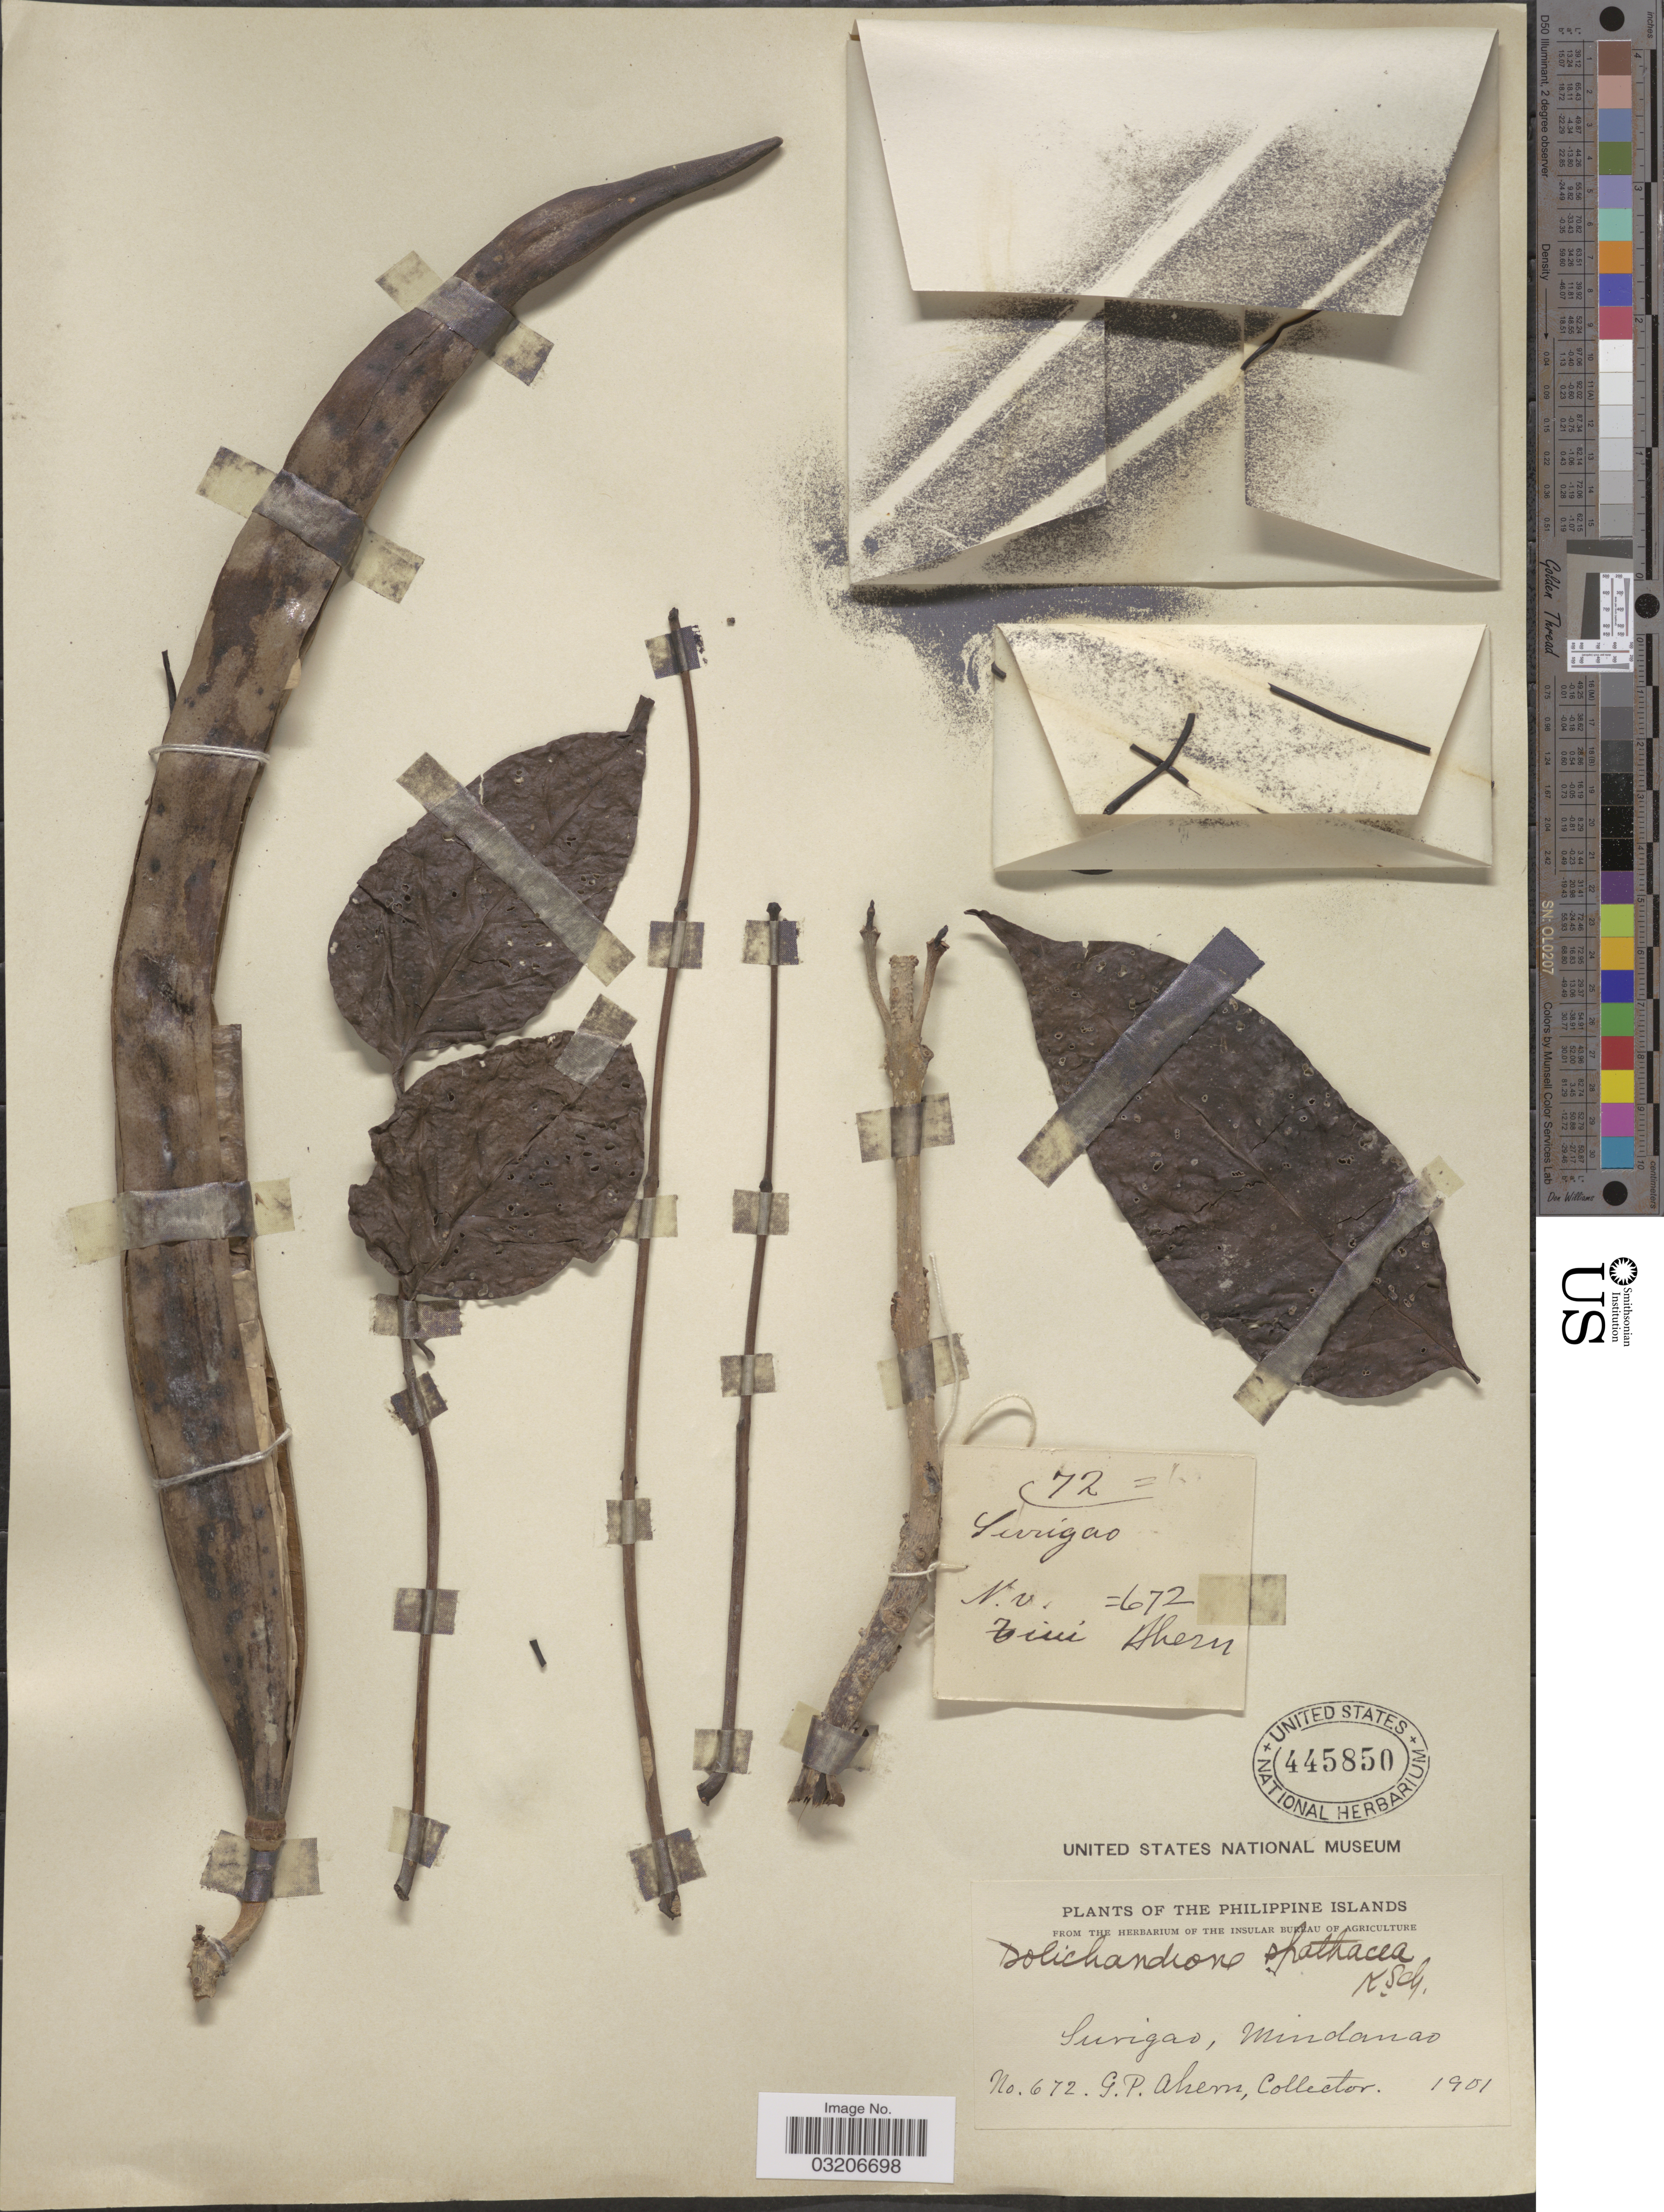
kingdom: Plantae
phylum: Tracheophyta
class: Magnoliopsida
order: Lamiales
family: Bignoniaceae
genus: Dolichandrone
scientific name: Dolichandrone spathacea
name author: (L. f.) K. Schum.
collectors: G. Ahern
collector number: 672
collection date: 1901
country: Philippines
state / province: Caraga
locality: The Philippine Islands. Surigao, Mindanao.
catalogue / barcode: US 445850